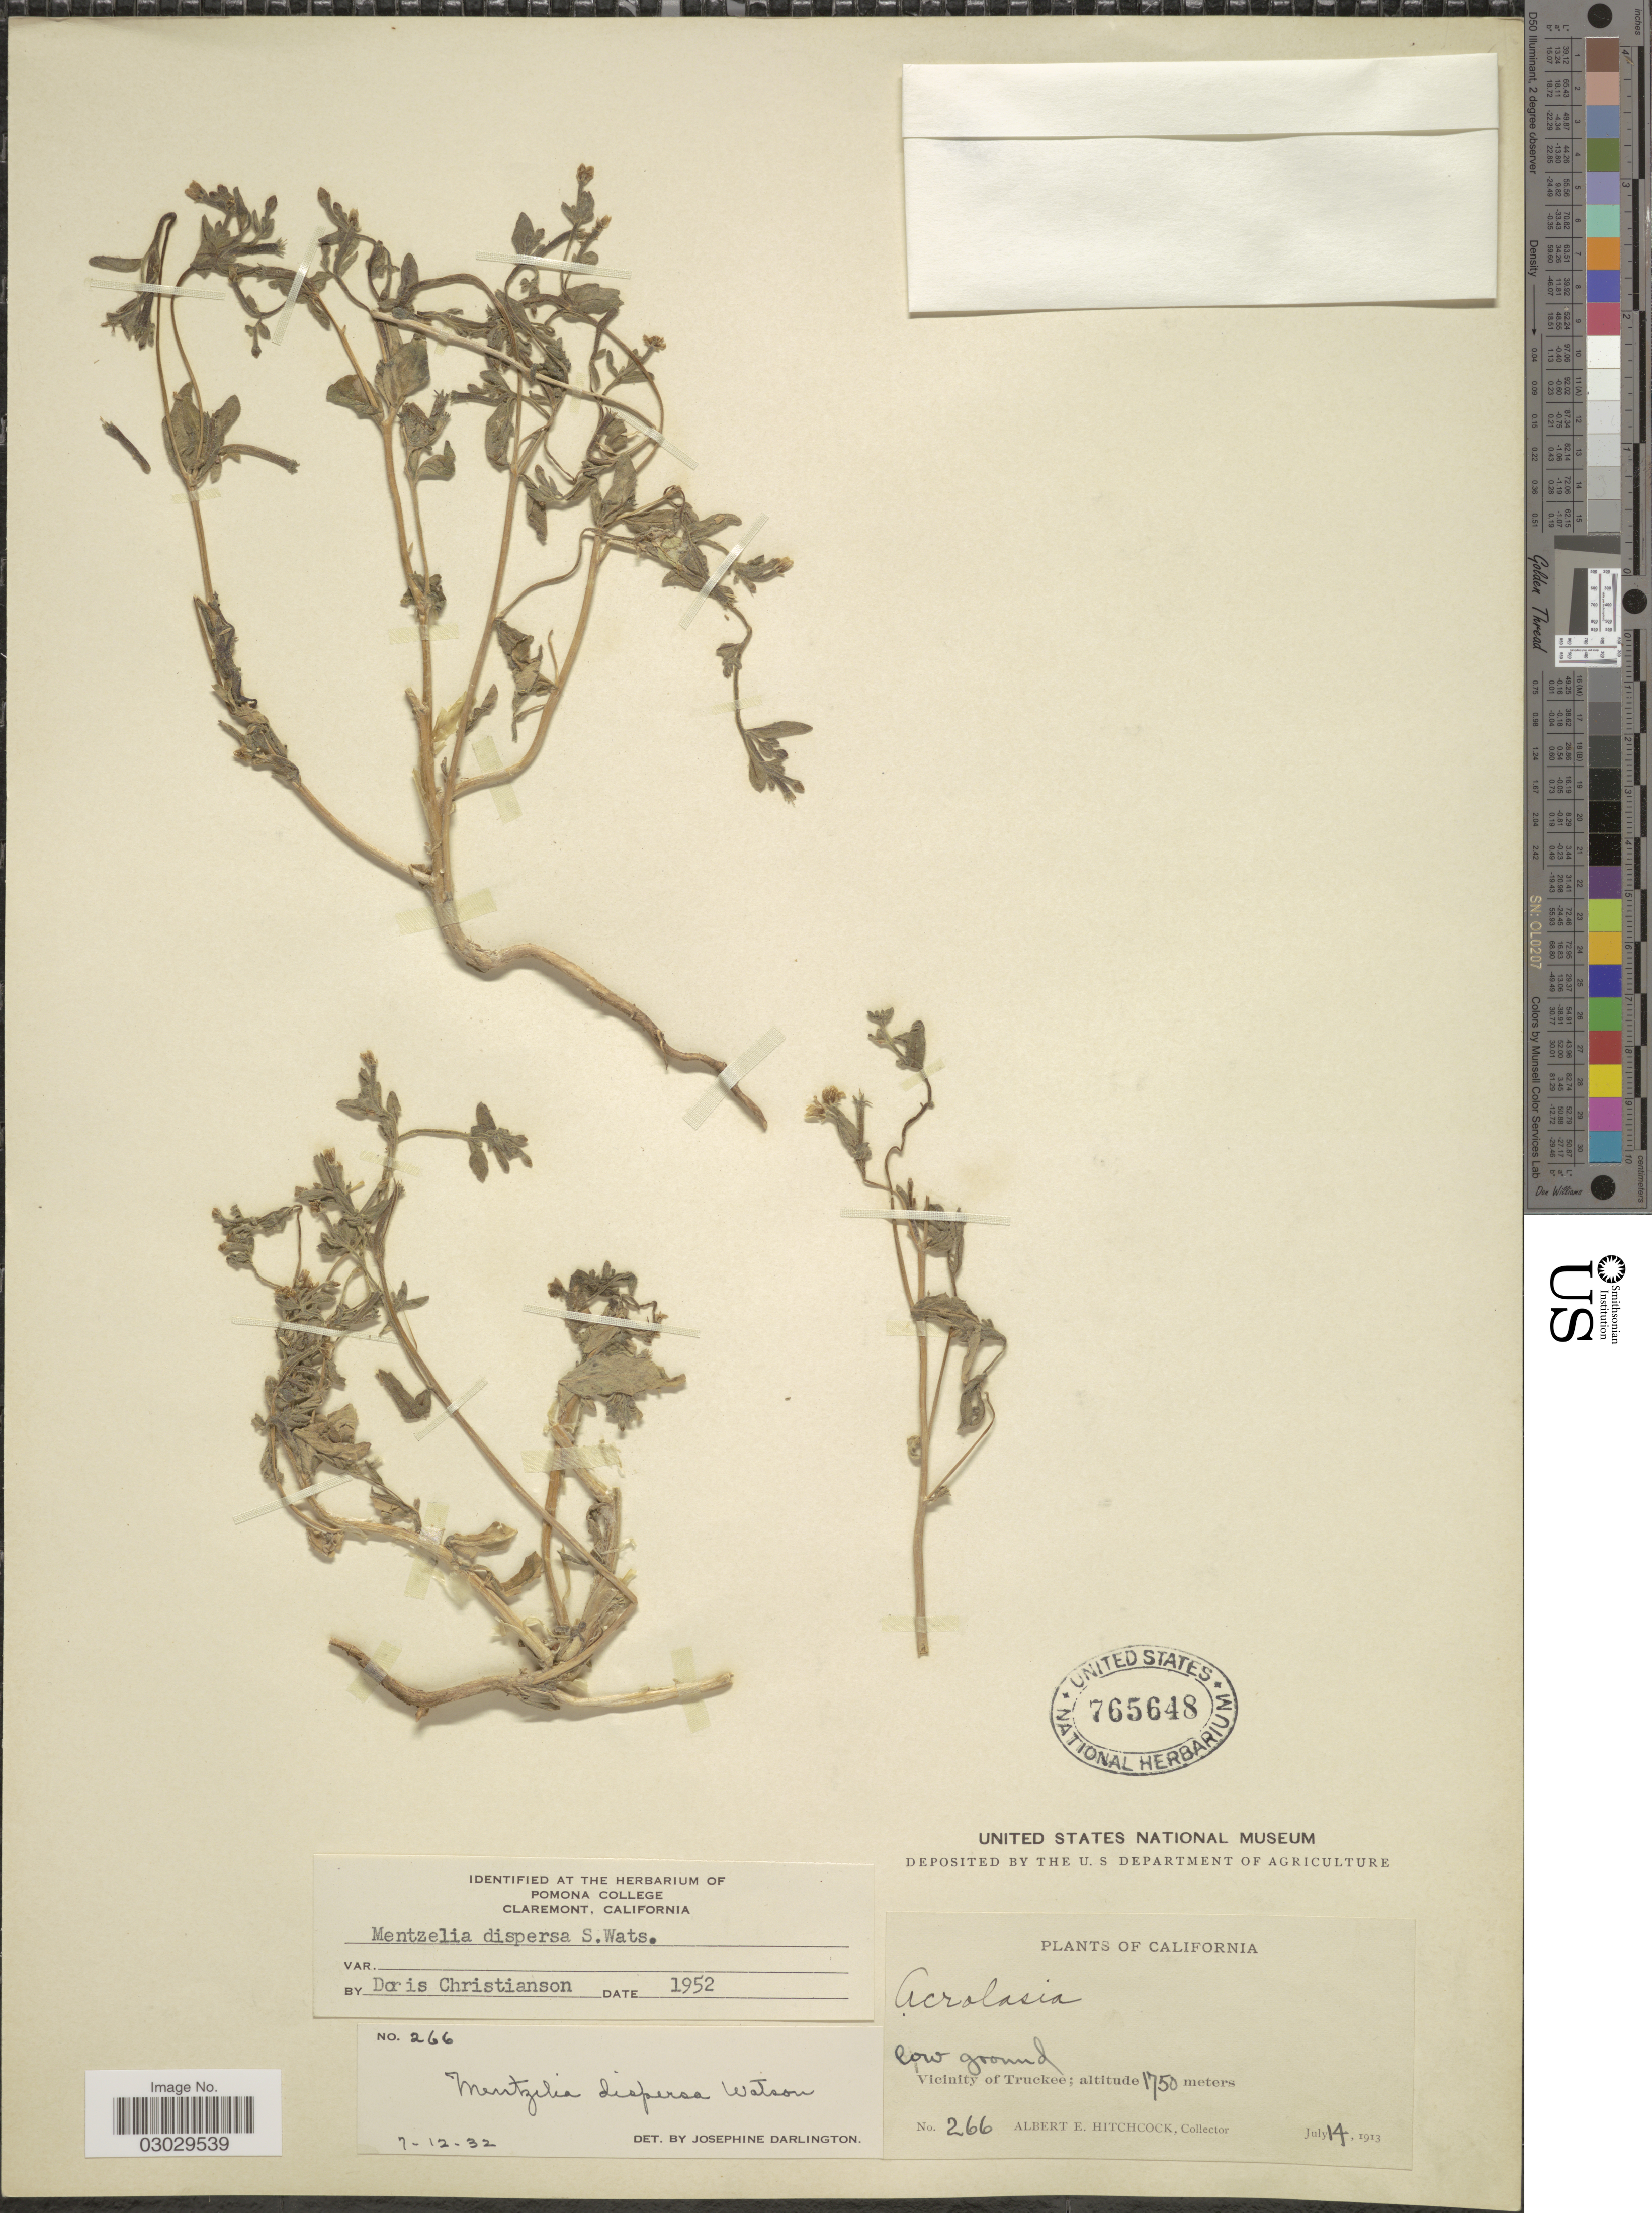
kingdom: Plantae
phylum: Tracheophyta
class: Magnoliopsida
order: Cornales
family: Loasaceae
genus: Mentzelia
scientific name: Mentzelia dispersa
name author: S. Watson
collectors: A. Hitchcock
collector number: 266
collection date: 1913-07-14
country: United States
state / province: California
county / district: Nevada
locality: Vicinity of Truckee.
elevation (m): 1750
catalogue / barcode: US 765648